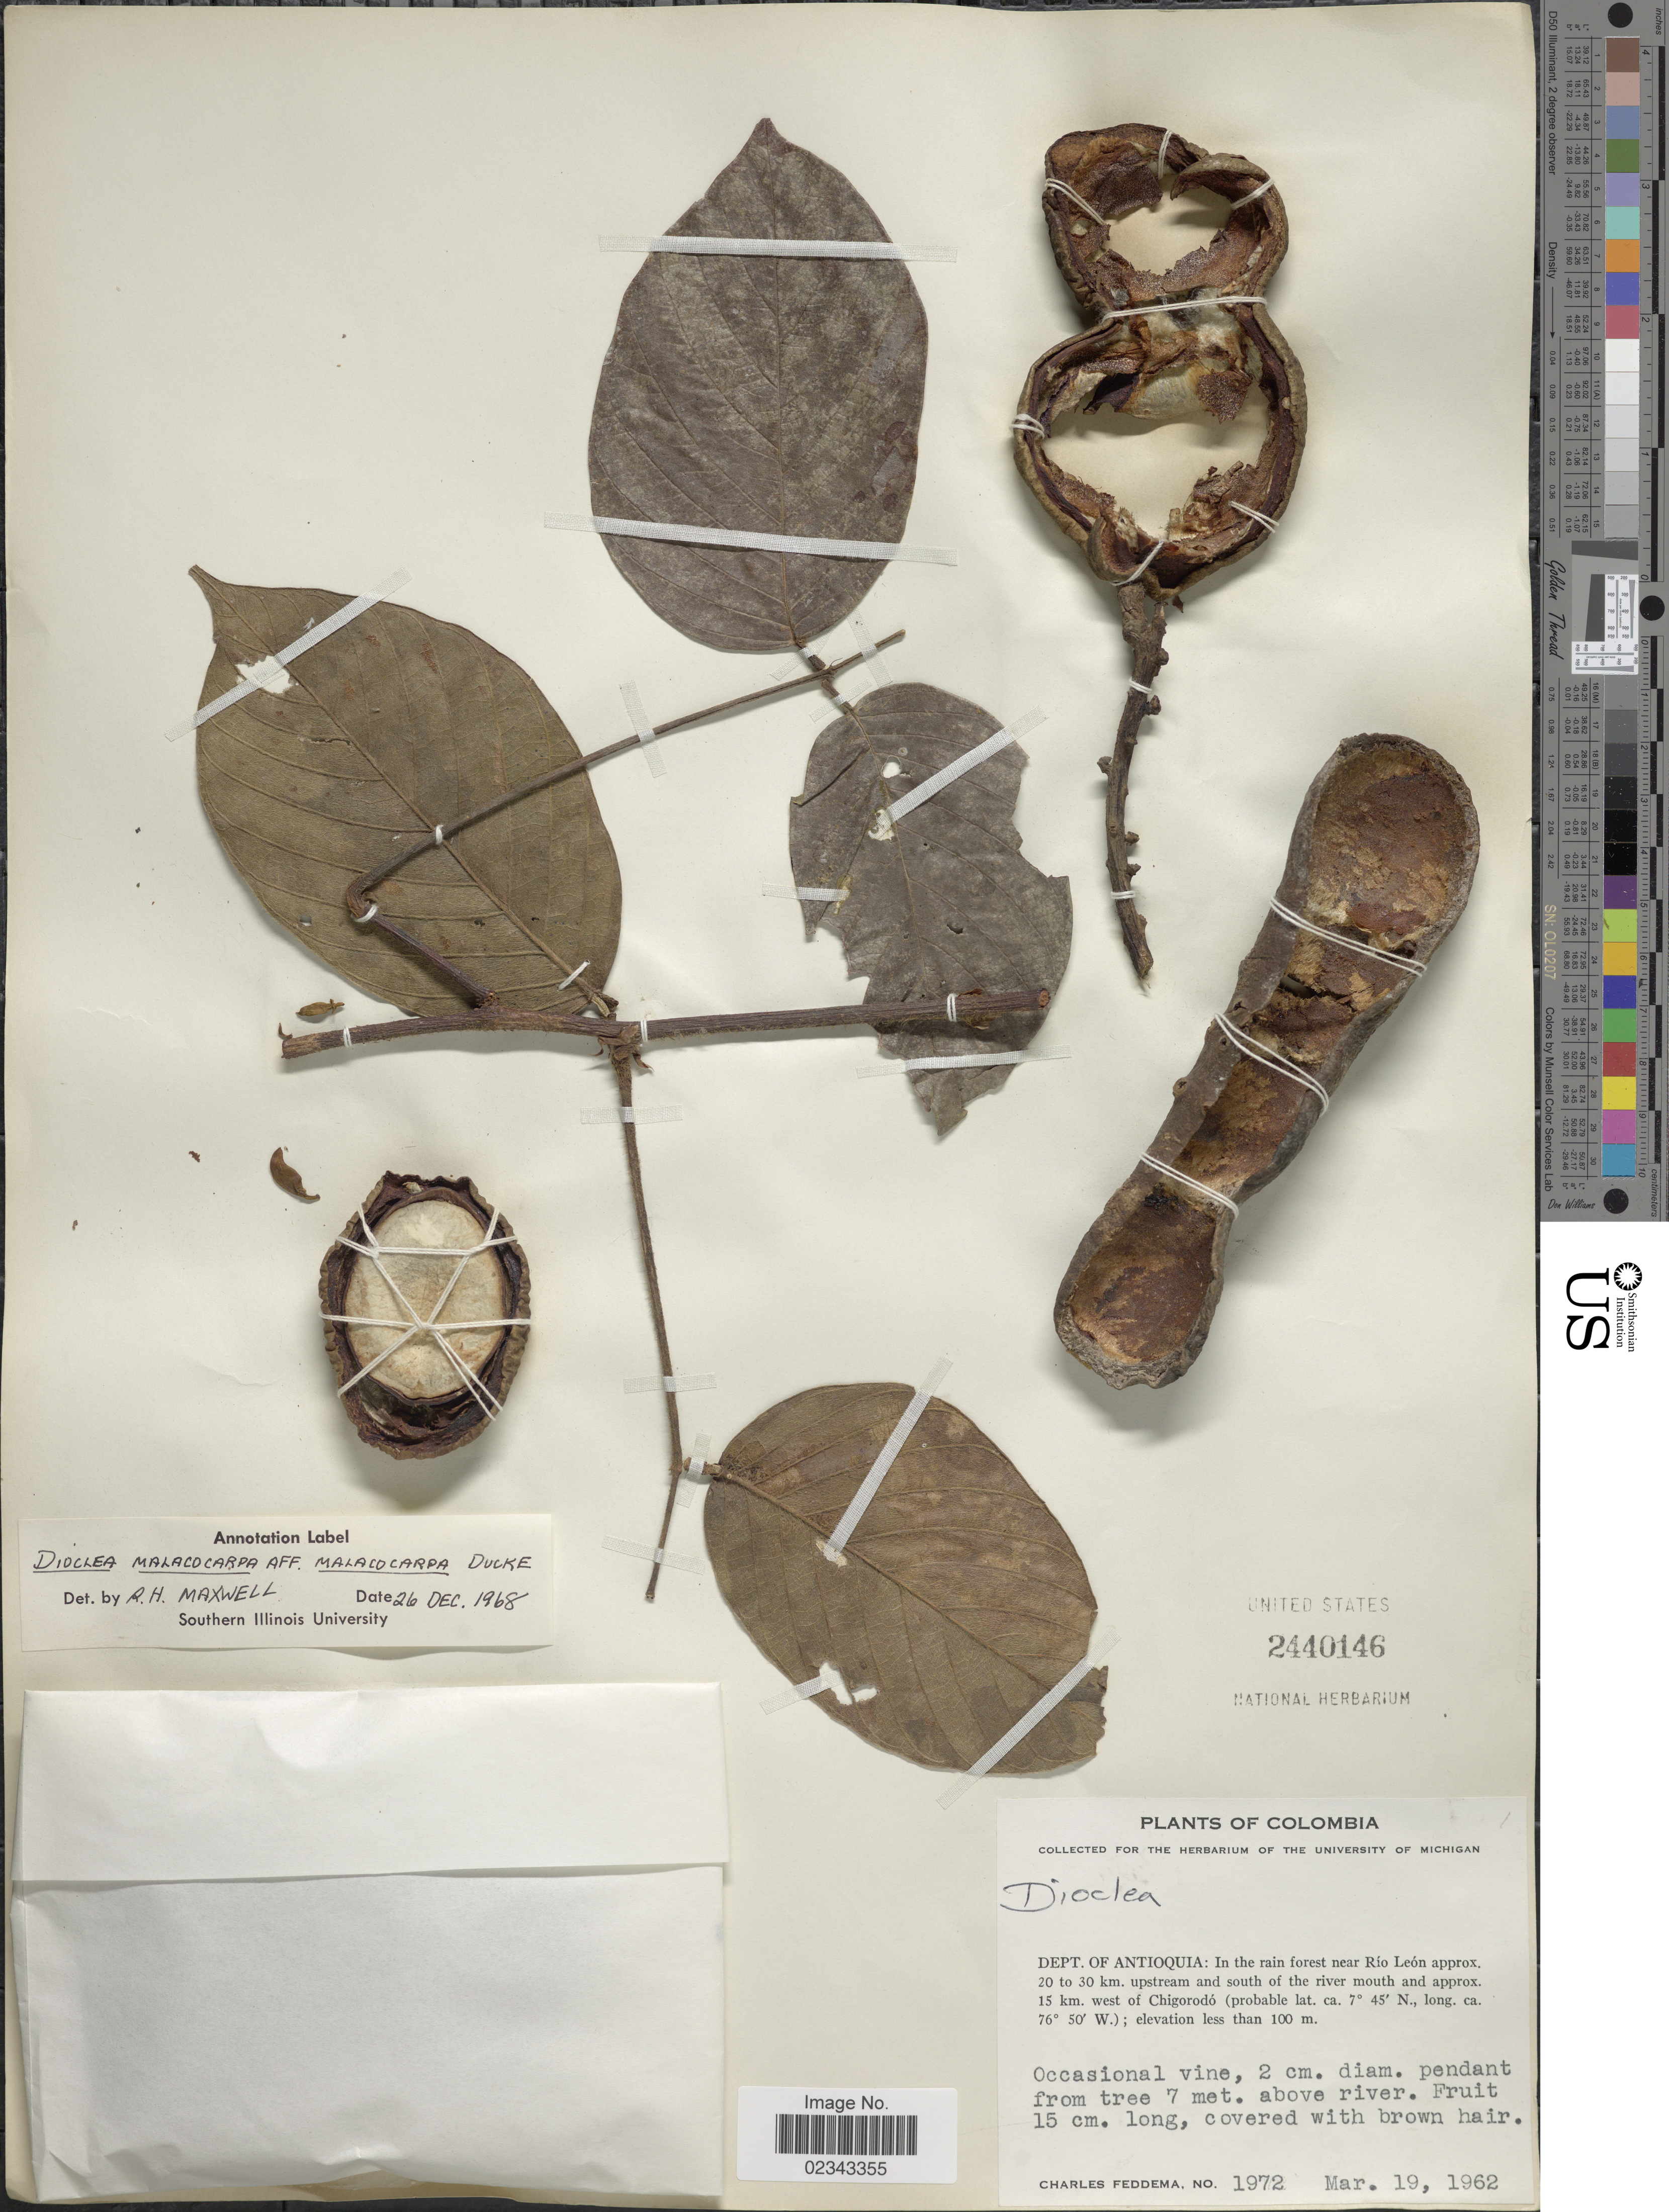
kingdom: Plantae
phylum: Tracheophyta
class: Magnoliopsida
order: Fabales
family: Fabaceae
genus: Macropsychanthus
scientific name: Macropsychanthus malacocarpus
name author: (Ducke) L.P. Queiroz & Snak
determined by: Strong, Mark T., (BOT), Smithsonian Institution - National Museum of Natural History (UNITED STATES)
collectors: C. Feddema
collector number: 1972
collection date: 1962-03-19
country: Colombia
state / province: Antioquia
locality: Dept.of Antioquia: In the rain forest near Río León approx. 20 to 30 km upstream and south of the river mouth and approx. 15 km west of Chigorodó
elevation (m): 100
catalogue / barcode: US 2440146